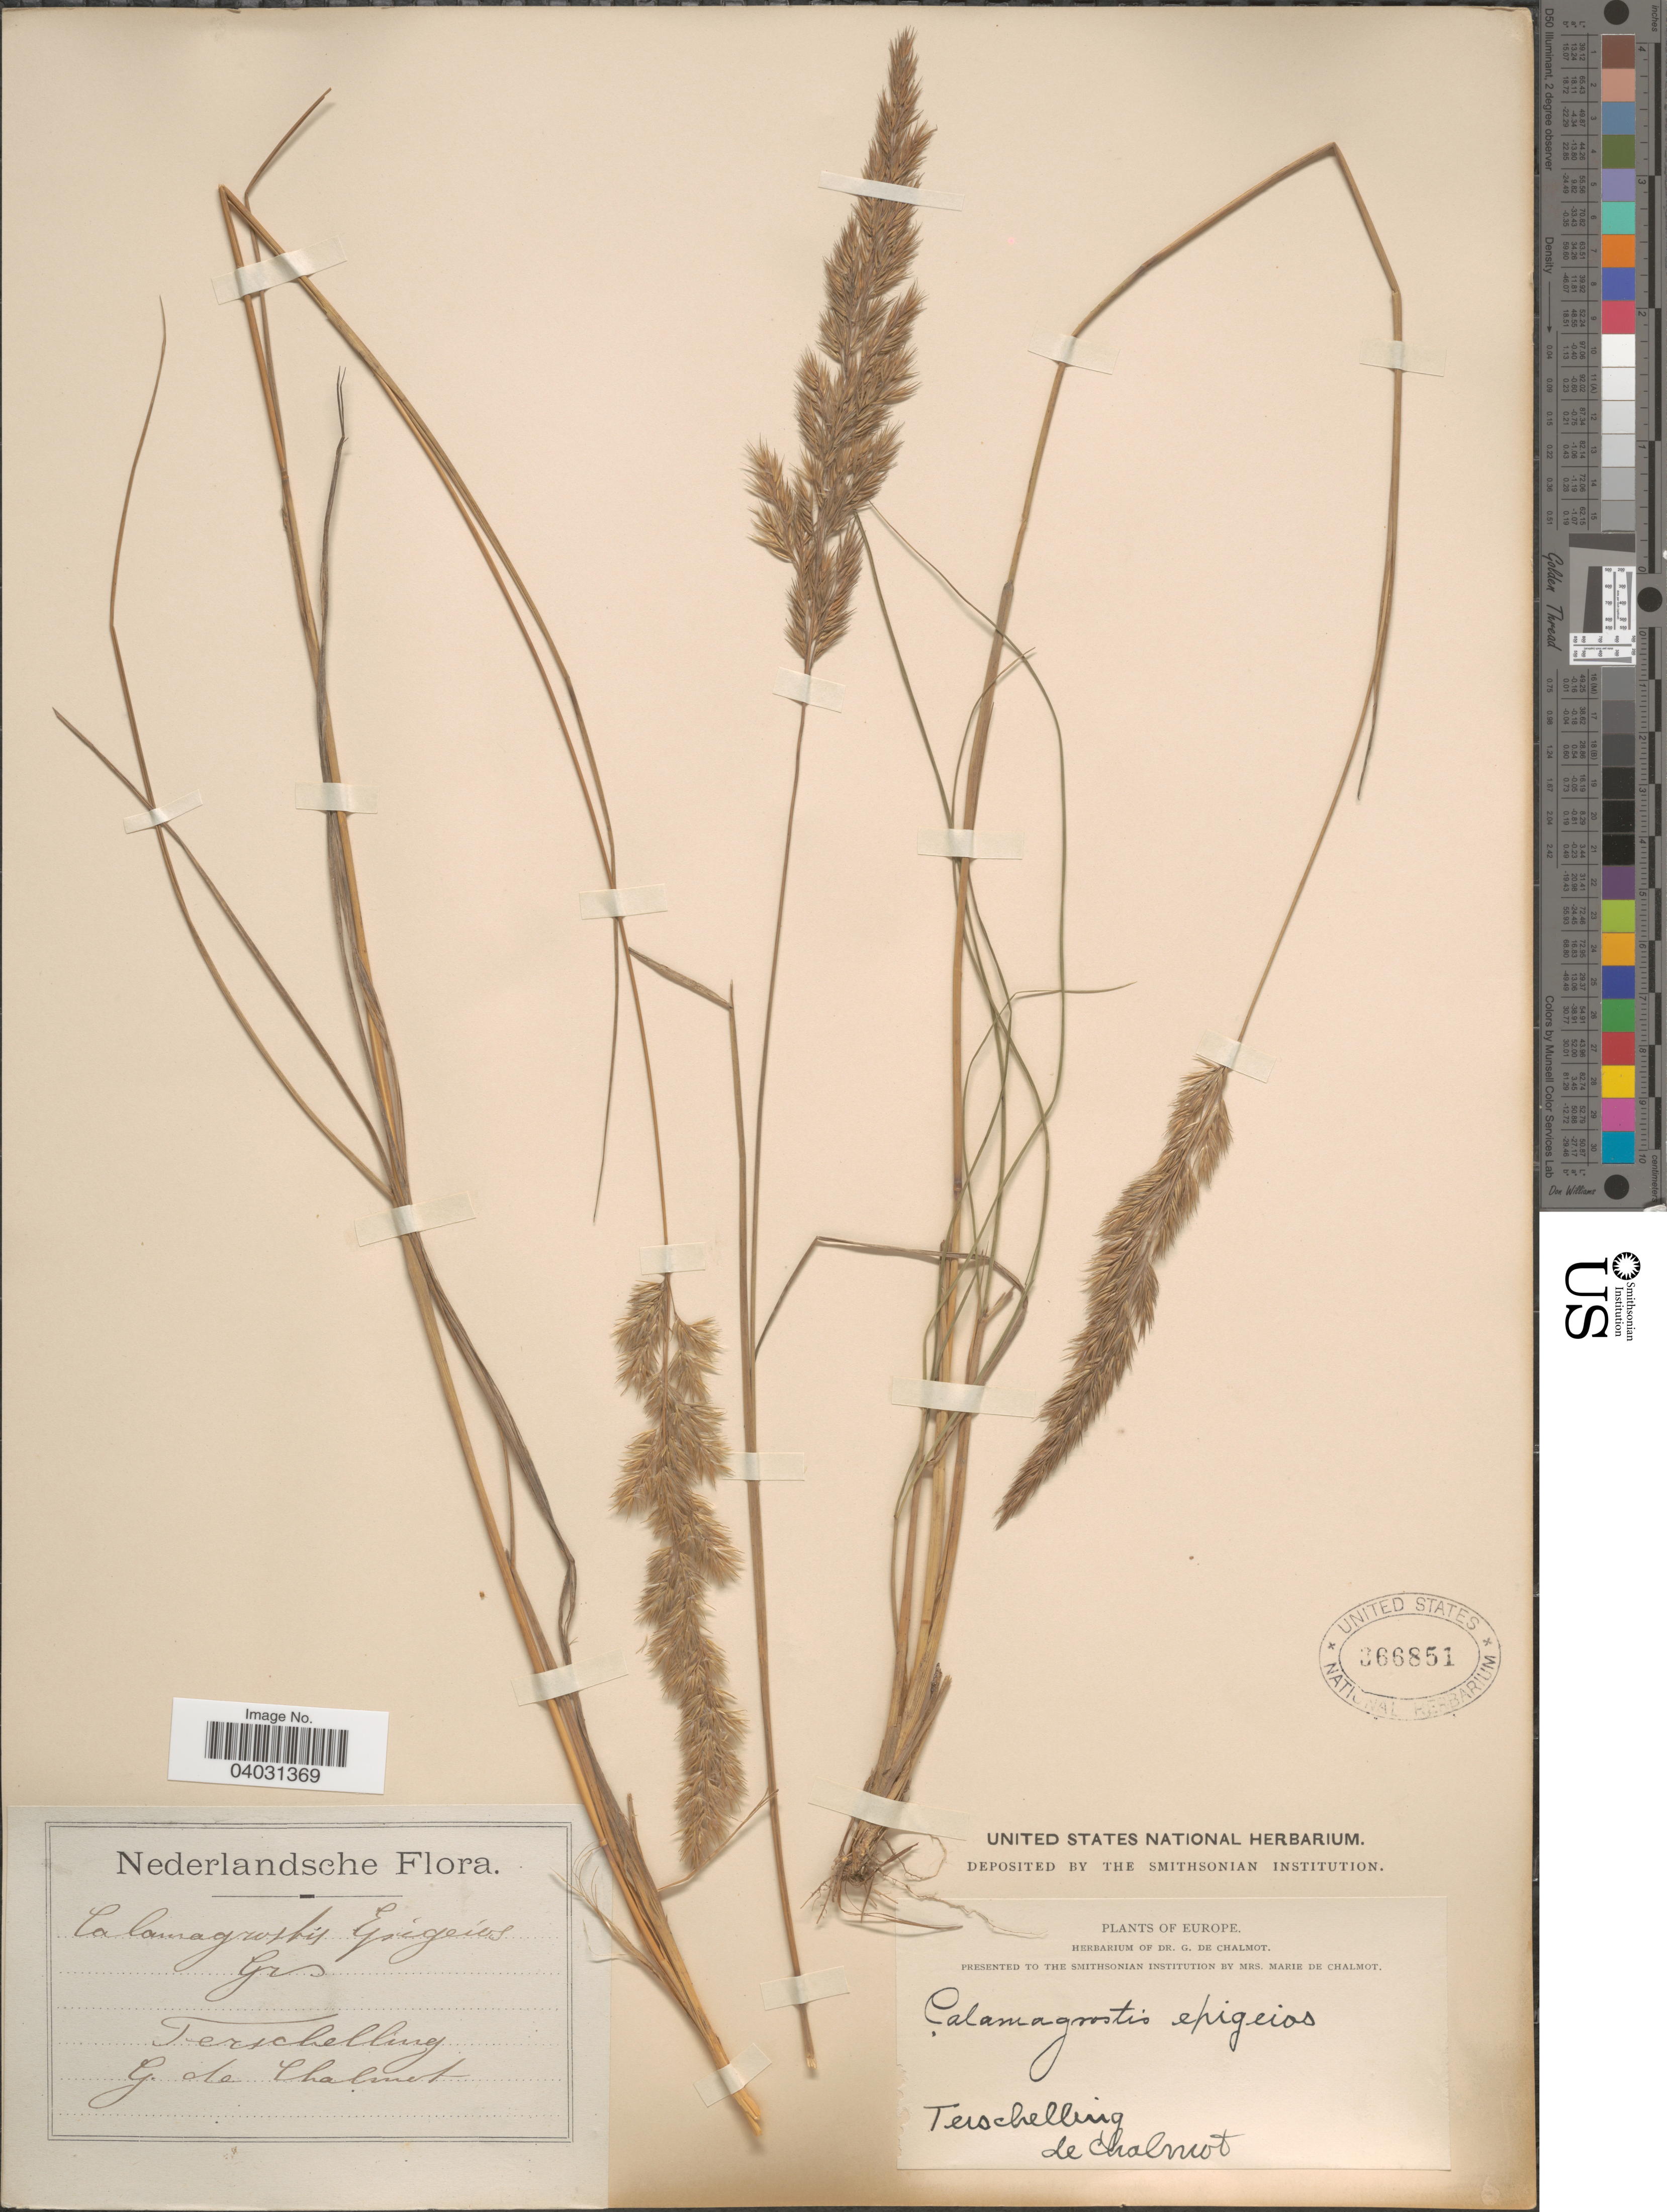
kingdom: Plantae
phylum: Tracheophyta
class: Liliopsida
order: Poales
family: Poaceae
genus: Calamagrostis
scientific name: Calamagrostis epigeios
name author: (L.) Roth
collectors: G. de Chalmot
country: Netherlands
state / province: Friesland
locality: Nederlandsche. Terschelling.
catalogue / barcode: US 366851